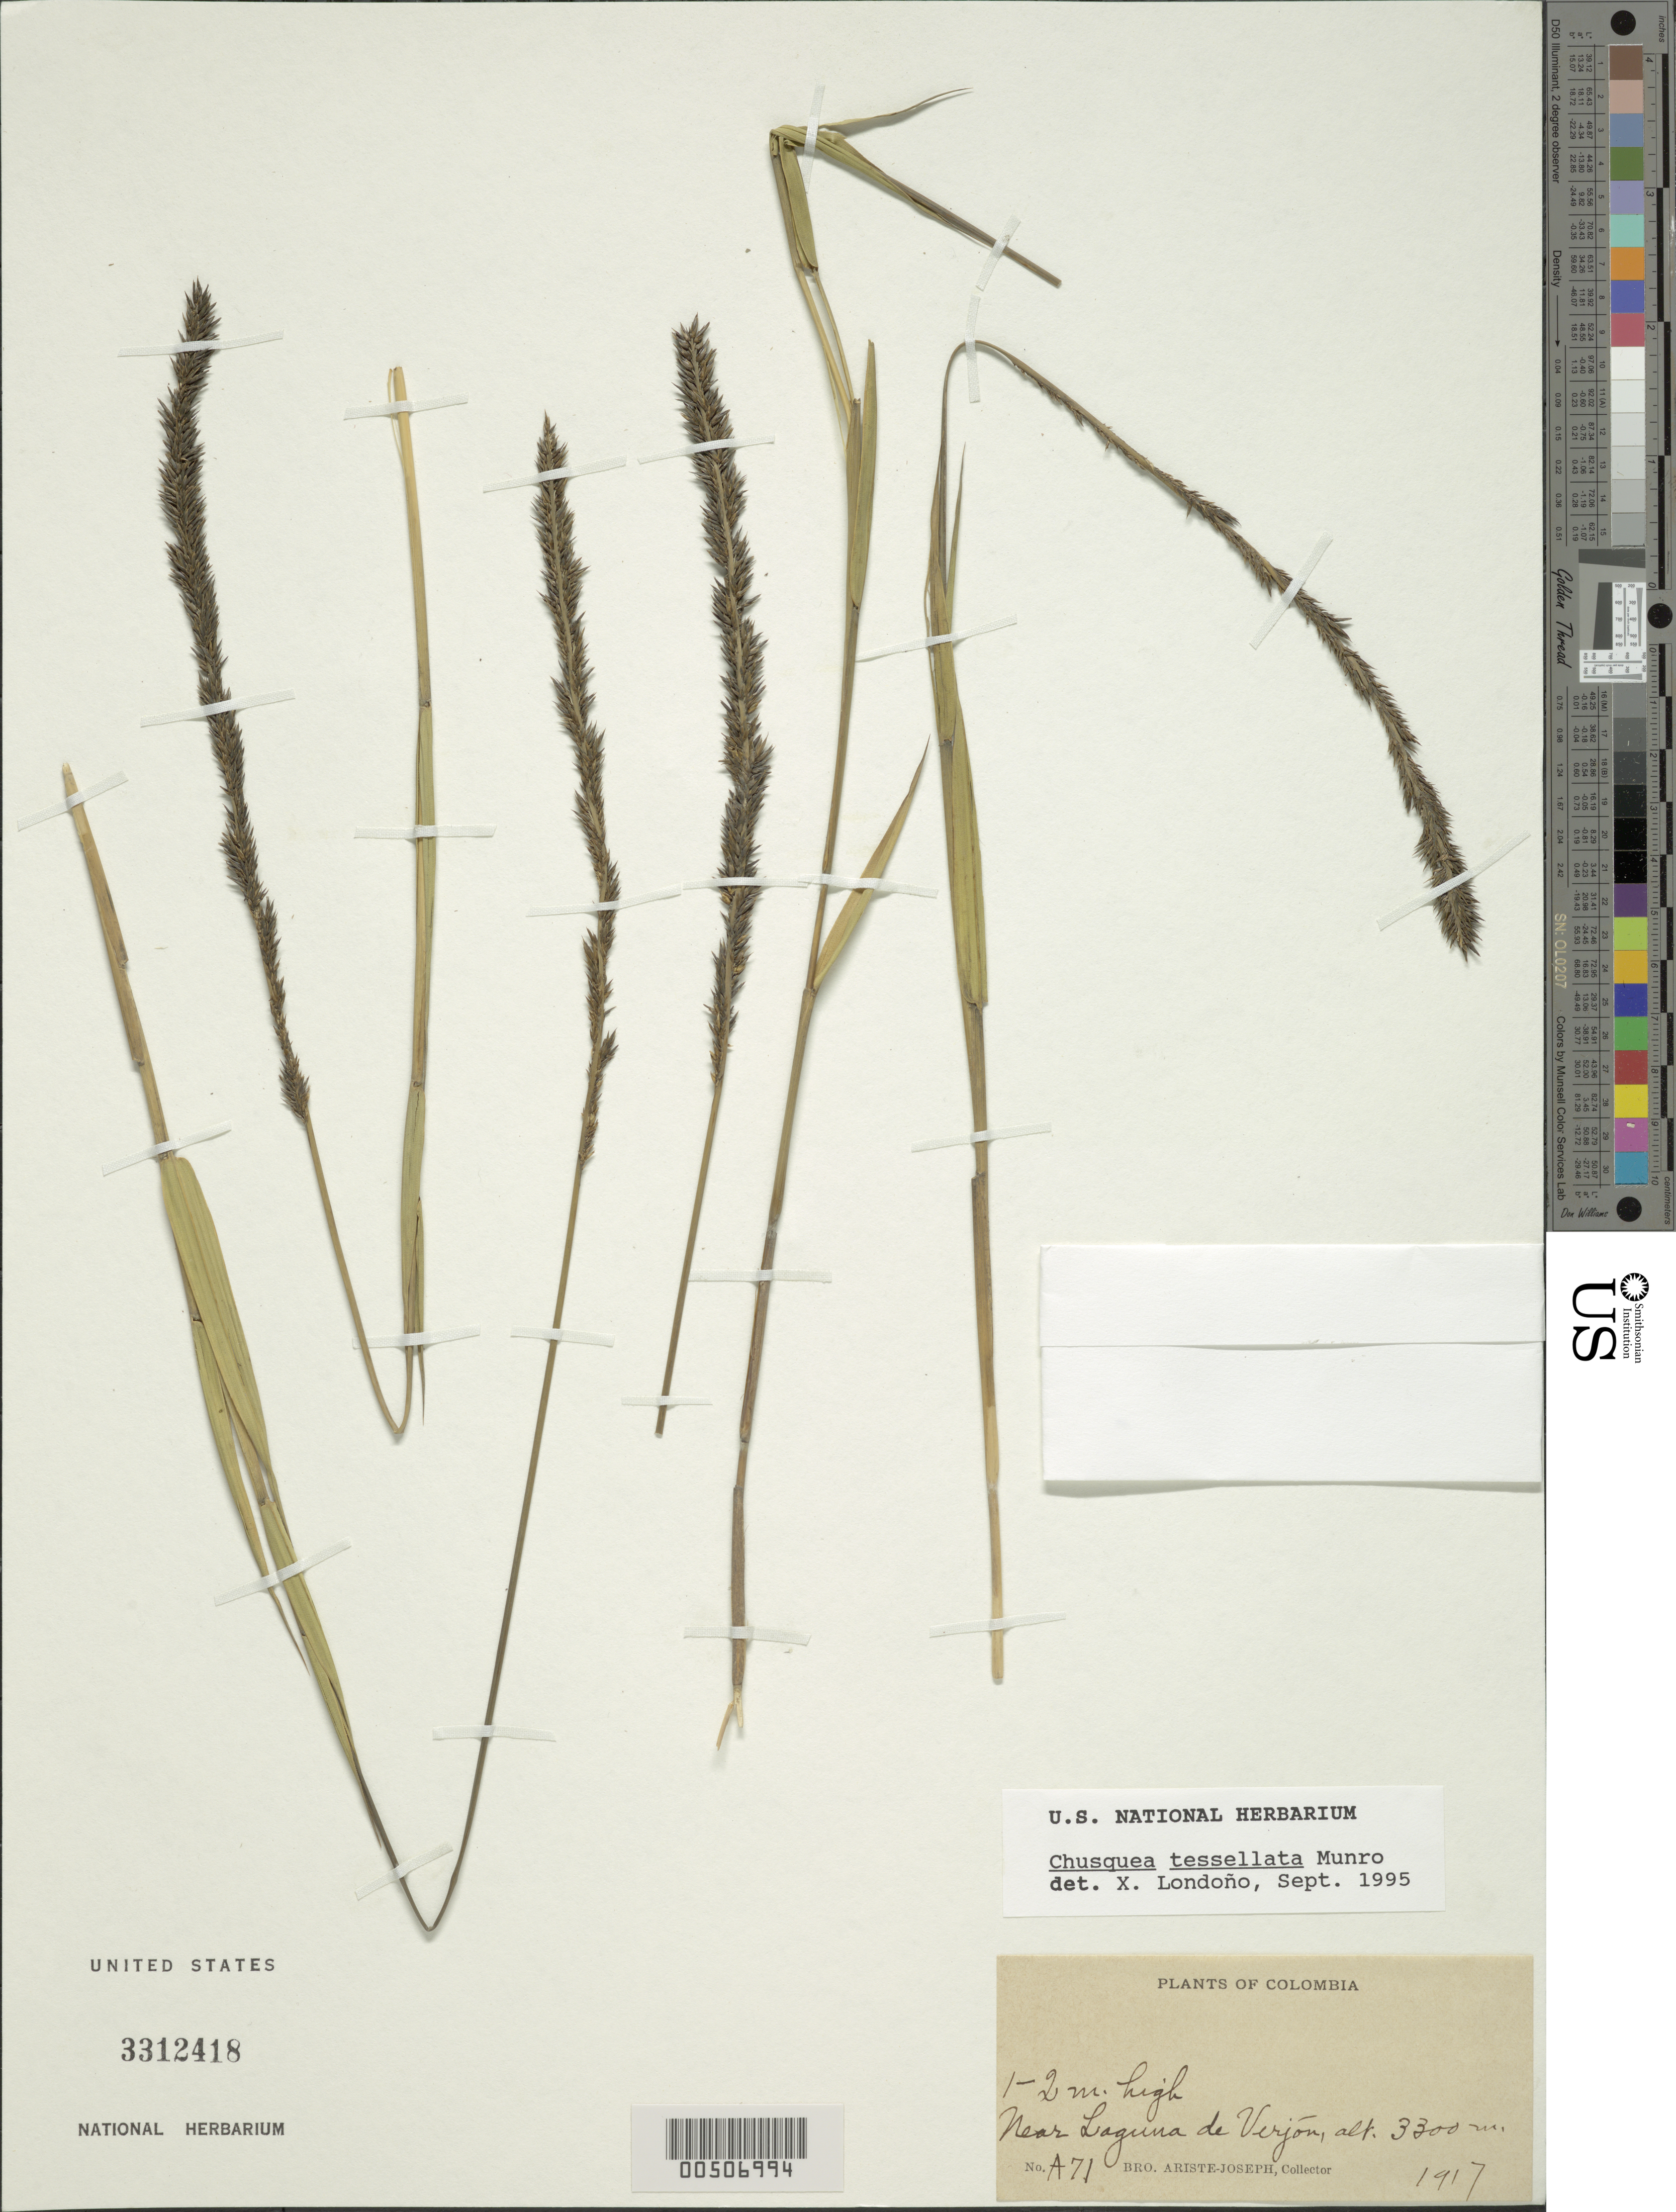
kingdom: Plantae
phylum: Tracheophyta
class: Liliopsida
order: Poales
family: Poaceae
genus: Chusquea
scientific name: Chusquea tessellata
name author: Munro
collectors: Bro. Ariste-Joseph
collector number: A71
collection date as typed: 1917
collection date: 1917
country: Colombia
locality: Near Laguna de Verjon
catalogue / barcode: US 3312418